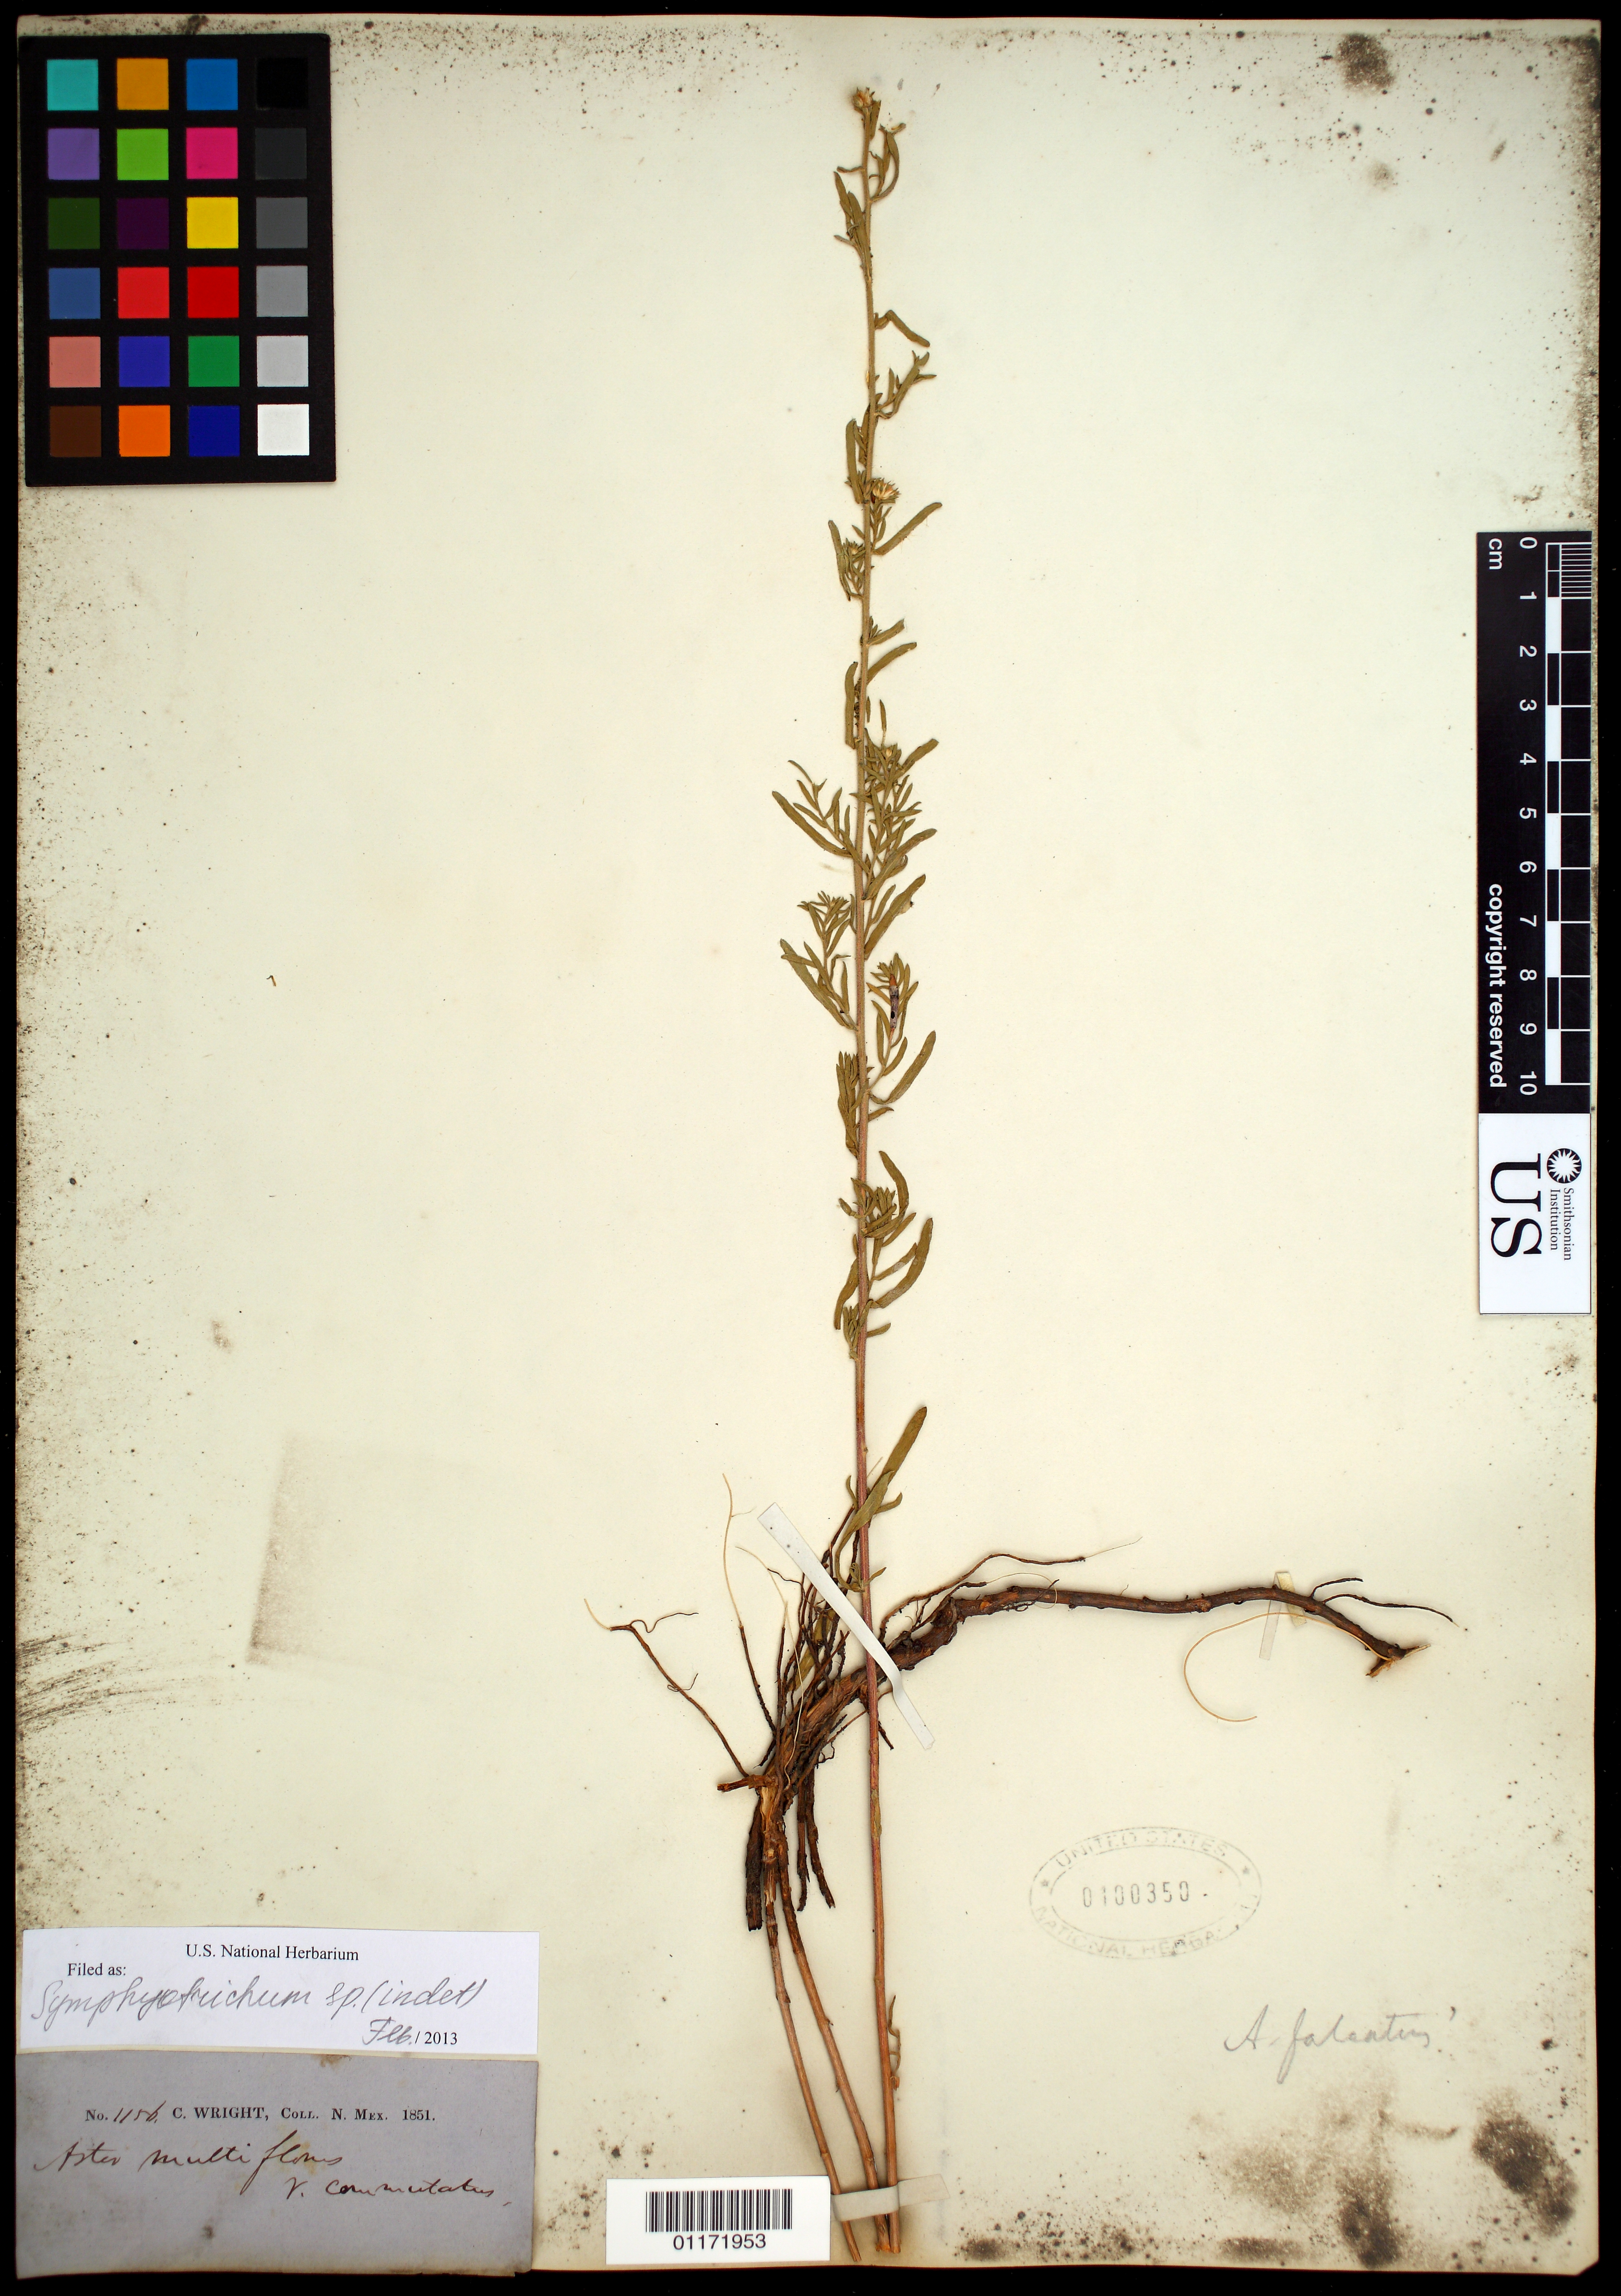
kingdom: Plantae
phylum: Tracheophyta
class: Magnoliopsida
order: Asterales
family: Asteraceae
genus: Symphyotrichum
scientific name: Symphyotrichum sp.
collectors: C. Wright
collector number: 1156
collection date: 1851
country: United States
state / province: New Mexico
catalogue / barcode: US 100350